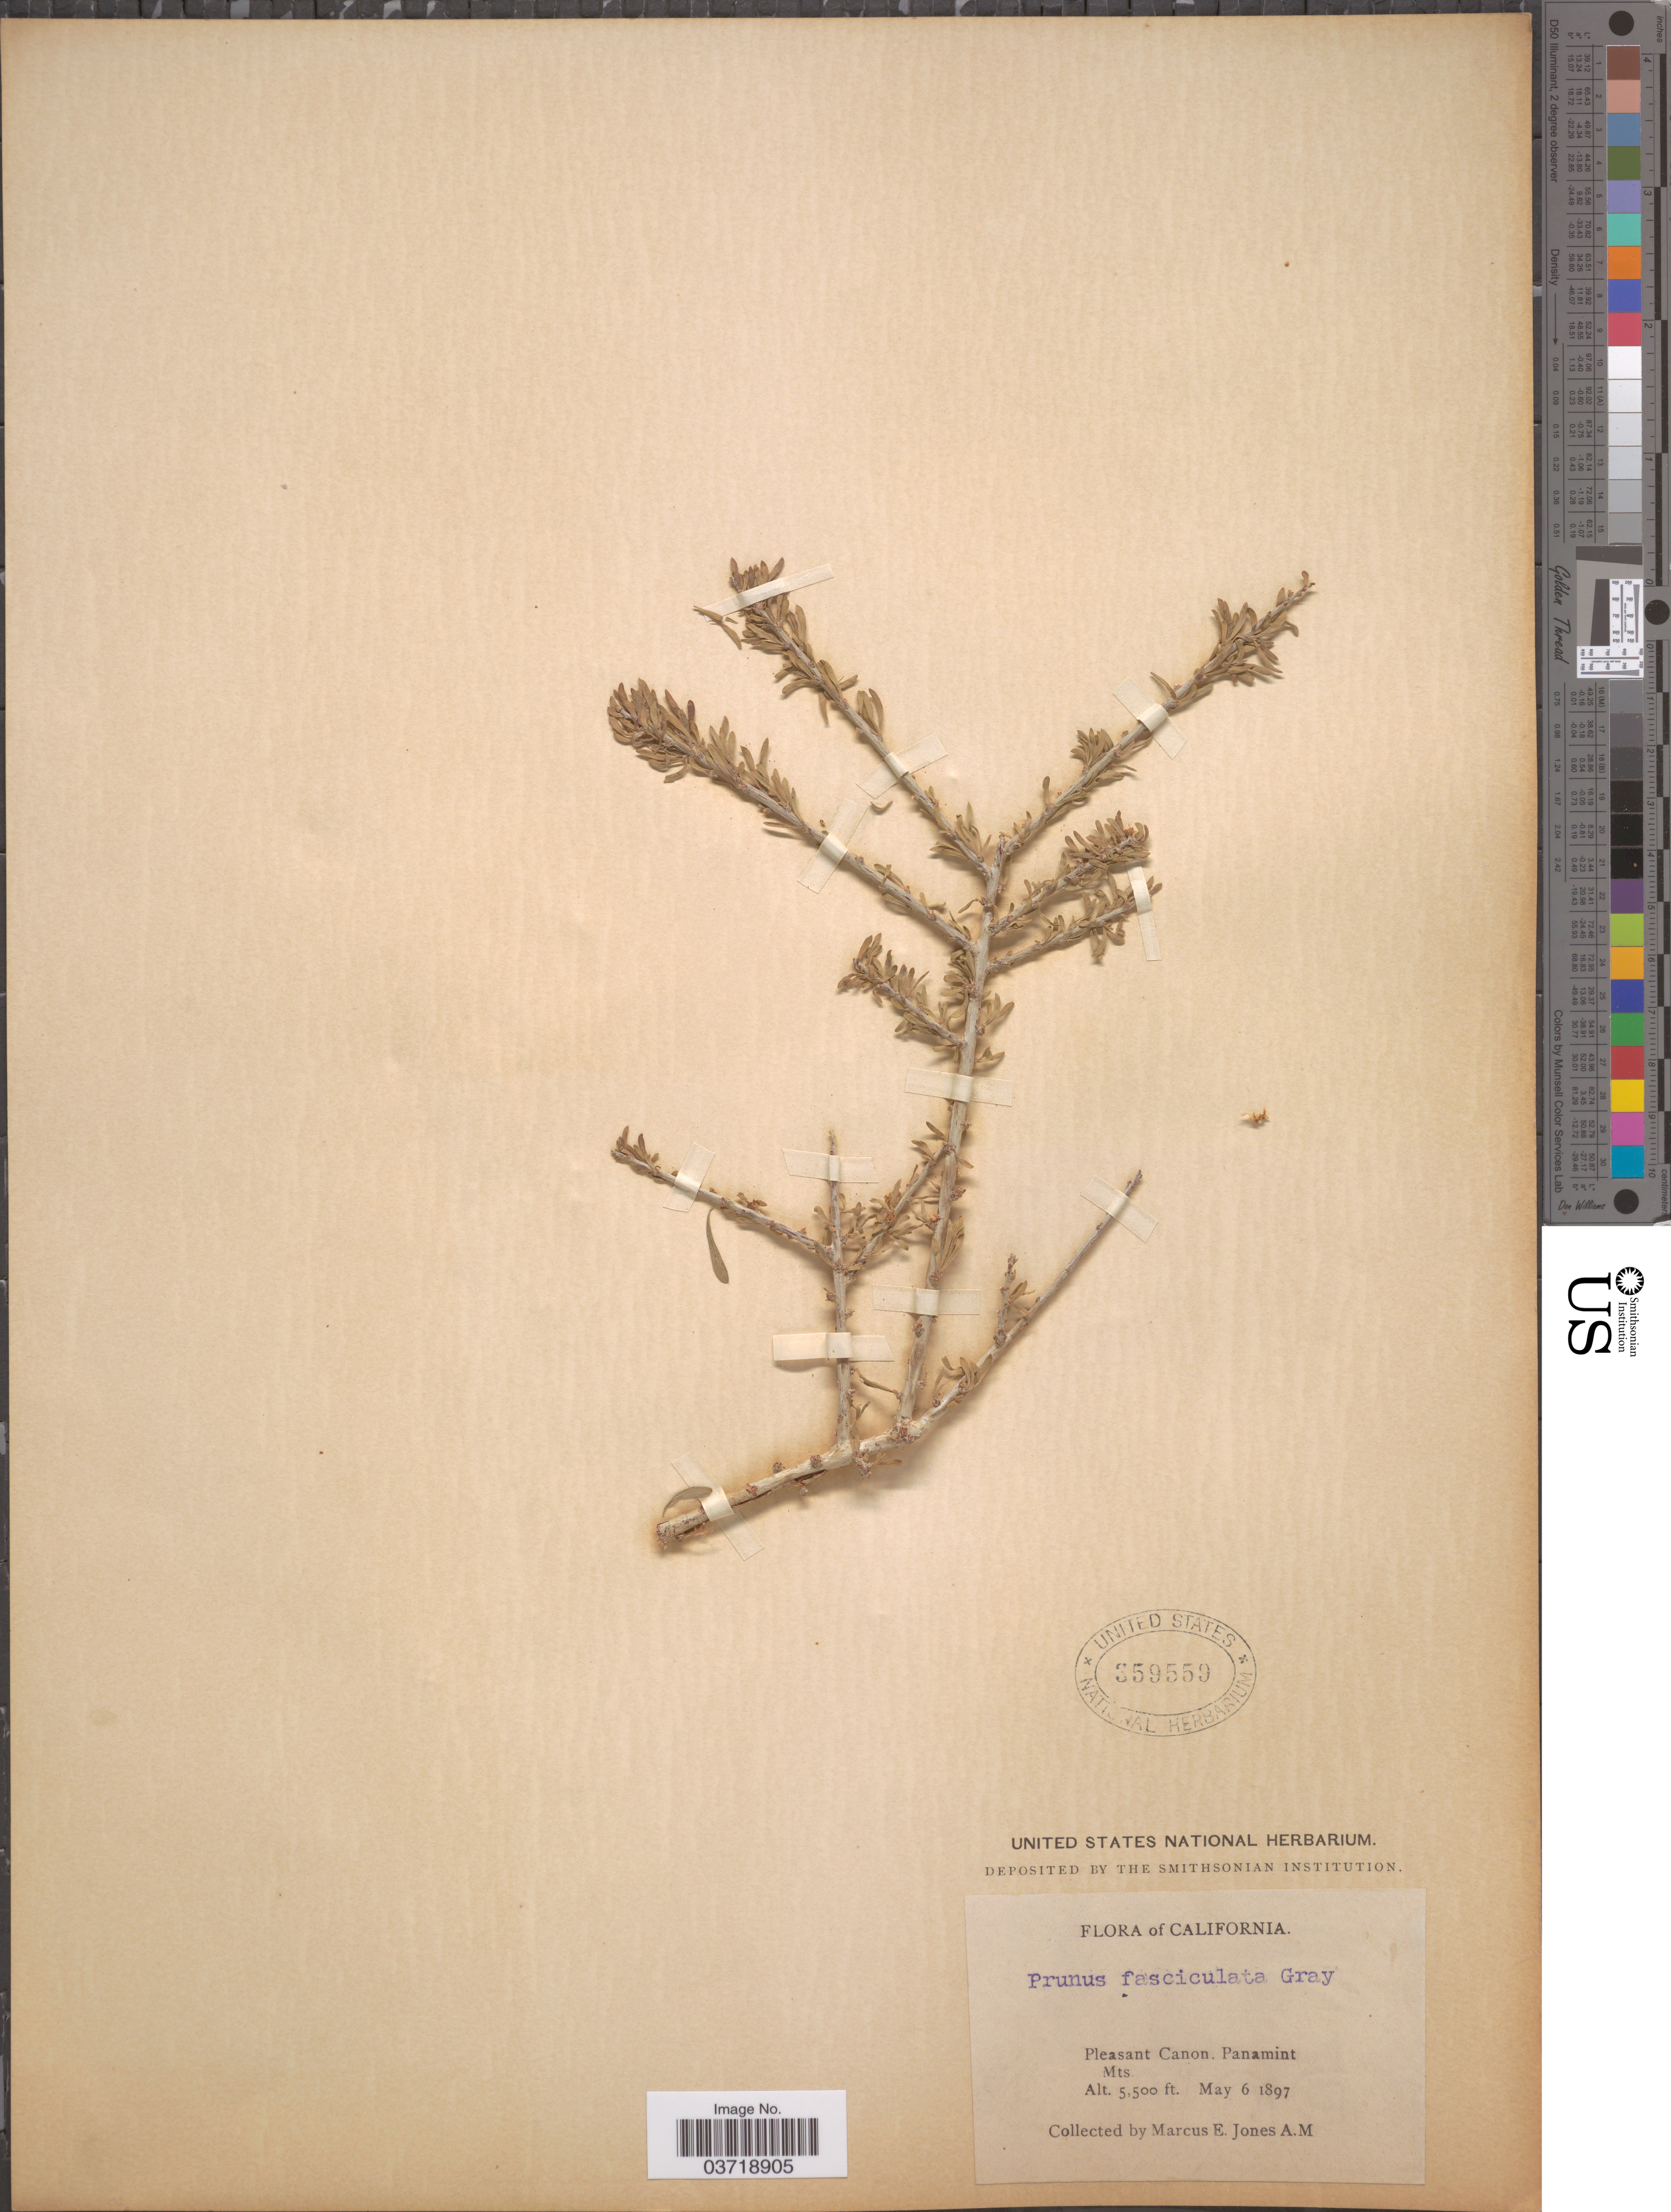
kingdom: Plantae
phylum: Tracheophyta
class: Magnoliopsida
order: Rosales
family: Rosaceae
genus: Prunus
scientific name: Prunus fasciculata var. fasciculata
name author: (Torr.) A. Gray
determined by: Strong, Mark T., (BOT), Smithsonian Institution - National Museum of Natural History (UNITED STATES)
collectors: M. E. Jones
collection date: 1897-05-06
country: United States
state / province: California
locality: Pleasant Canon. Panamint Mts.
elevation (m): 1676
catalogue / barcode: US 359559